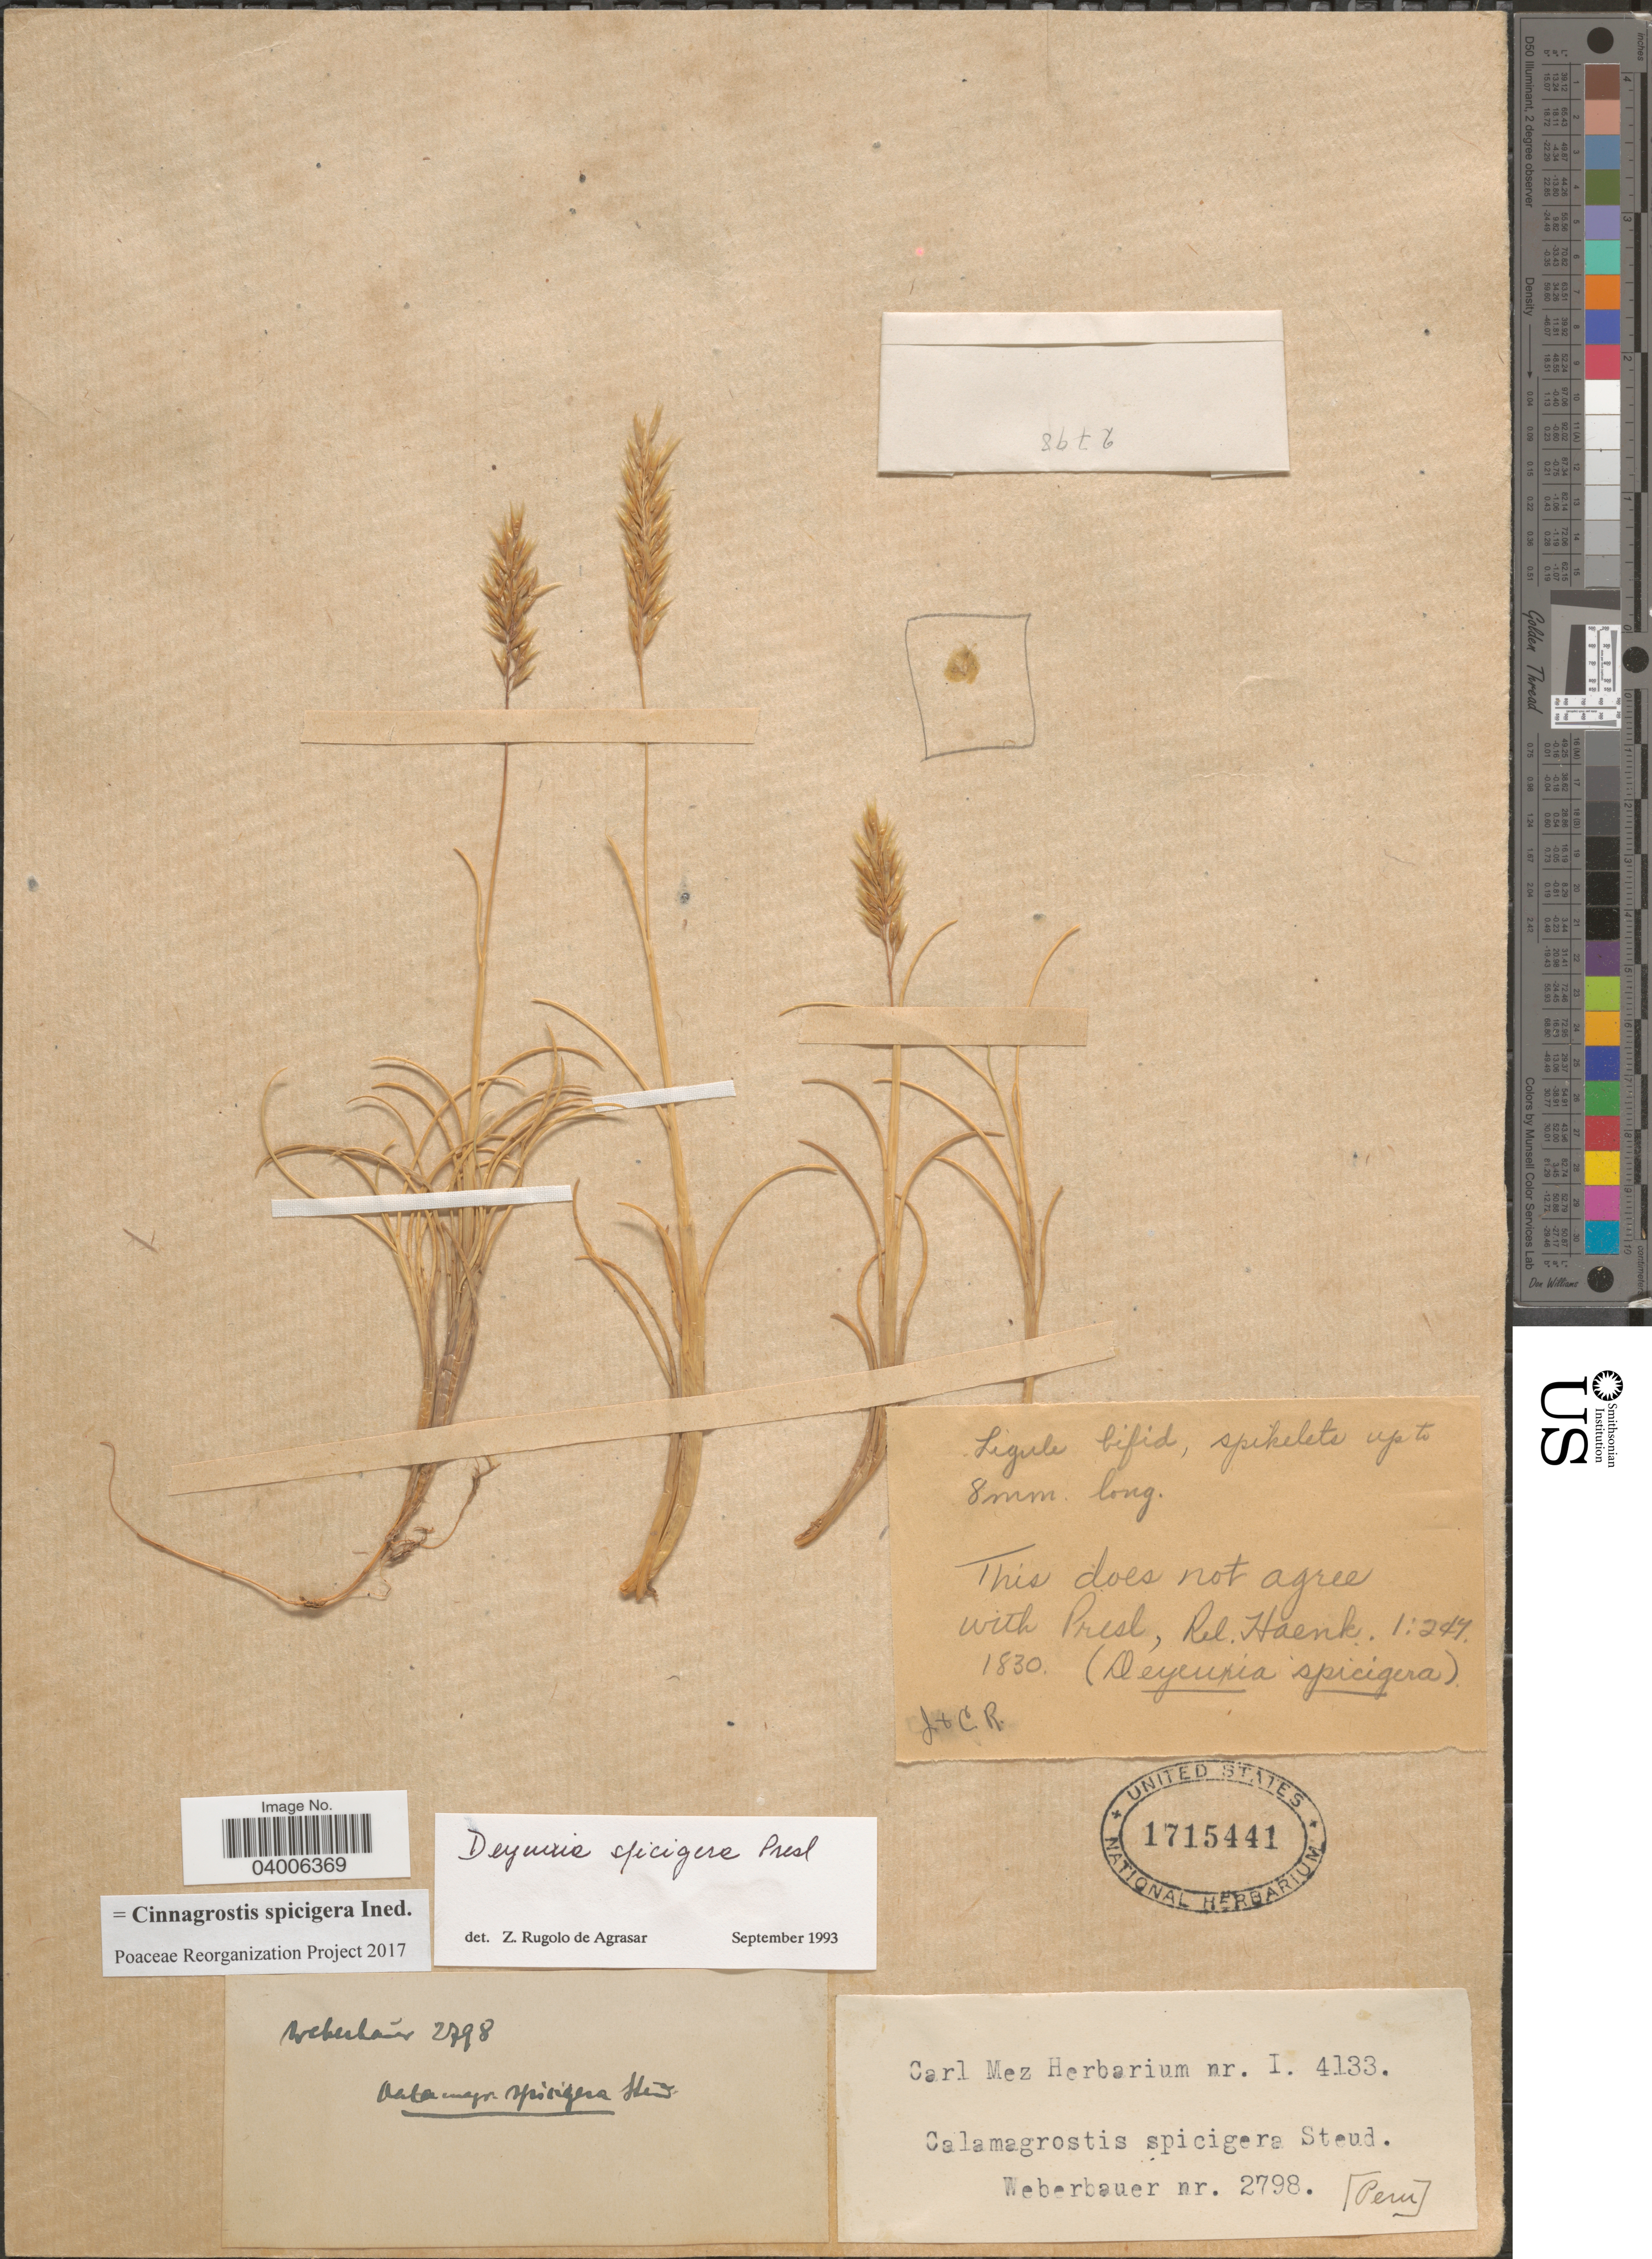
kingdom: Plantae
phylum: Tracheophyta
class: Liliopsida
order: Poales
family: Poaceae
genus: Cinnagrostis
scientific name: Cinnagrostis spicigera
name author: (J. Presl) P.M. Peterson et al.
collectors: Weberbauer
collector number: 2798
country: Peru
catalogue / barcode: US 1715441